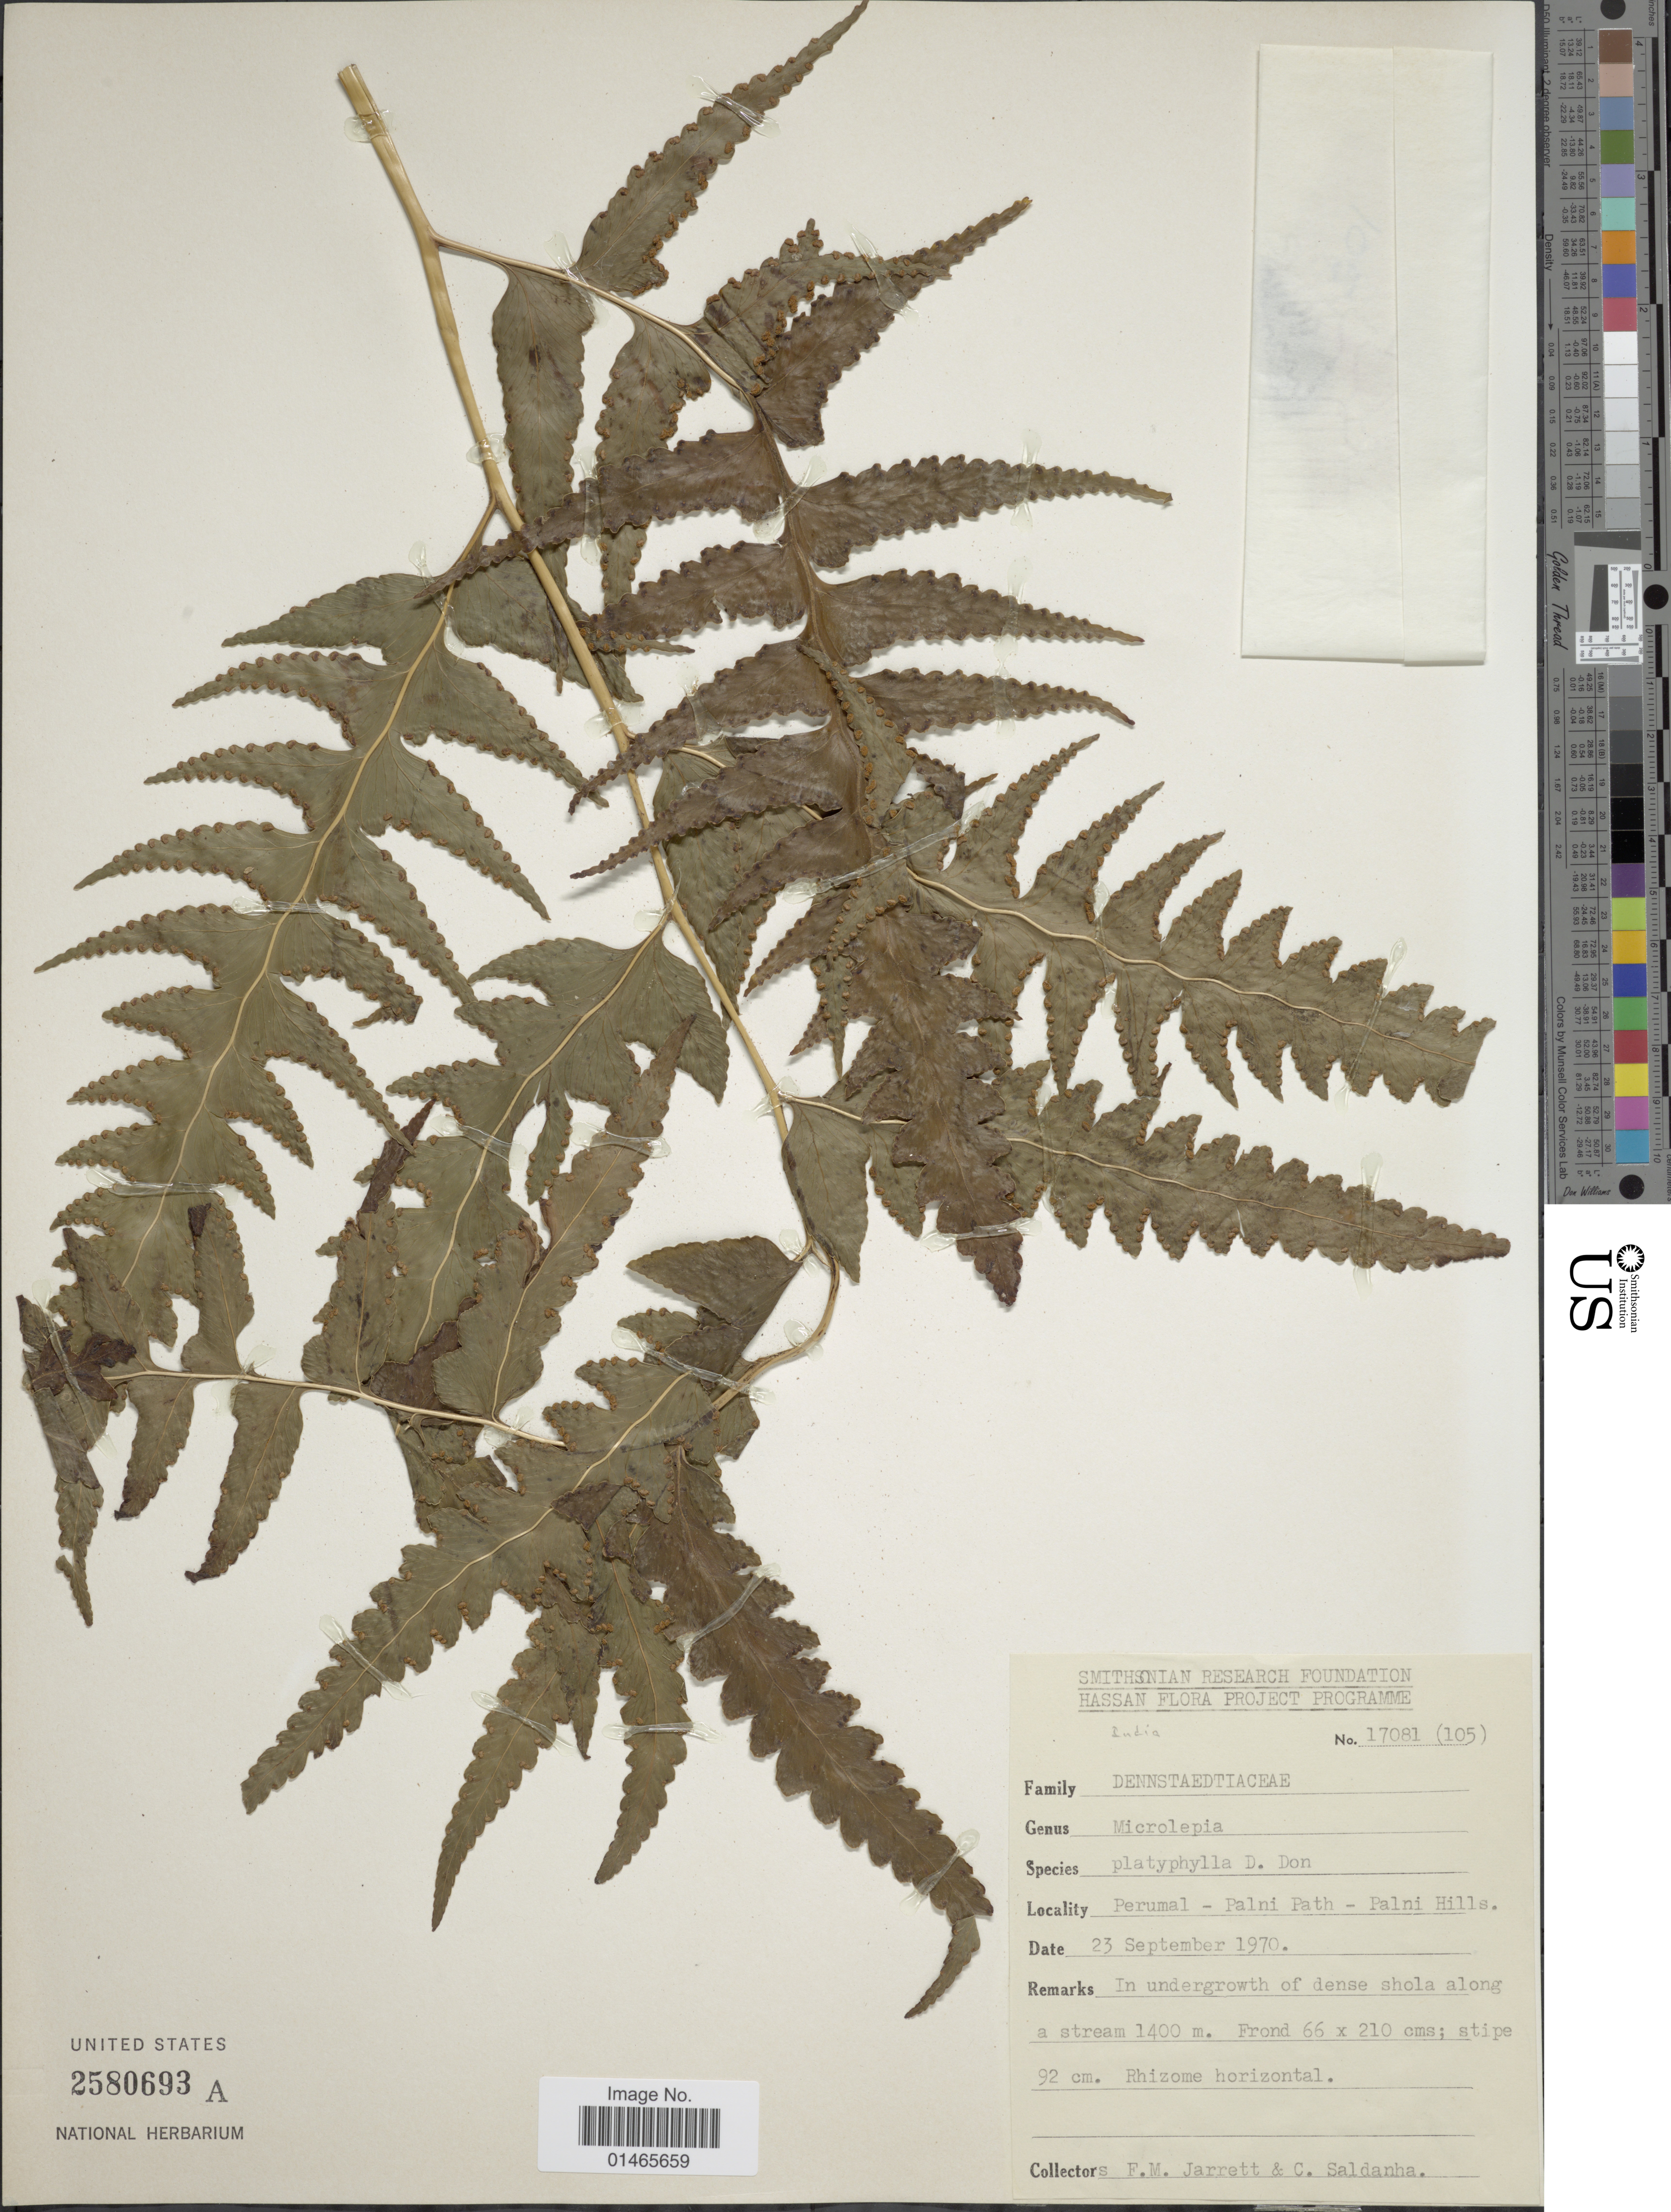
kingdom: Plantae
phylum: Tracheophyta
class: Polypodiopsida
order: Polypodiales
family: Dennstaedtiaceae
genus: Microlepia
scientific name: Microlepia platyphylla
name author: (D. Don) J. Sm.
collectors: F. M. Jarrett & C. Saldanha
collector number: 17081(105)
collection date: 1970-09-23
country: India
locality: Perumal-Palni Path, Palni Hills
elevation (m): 1400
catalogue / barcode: US 2580693A